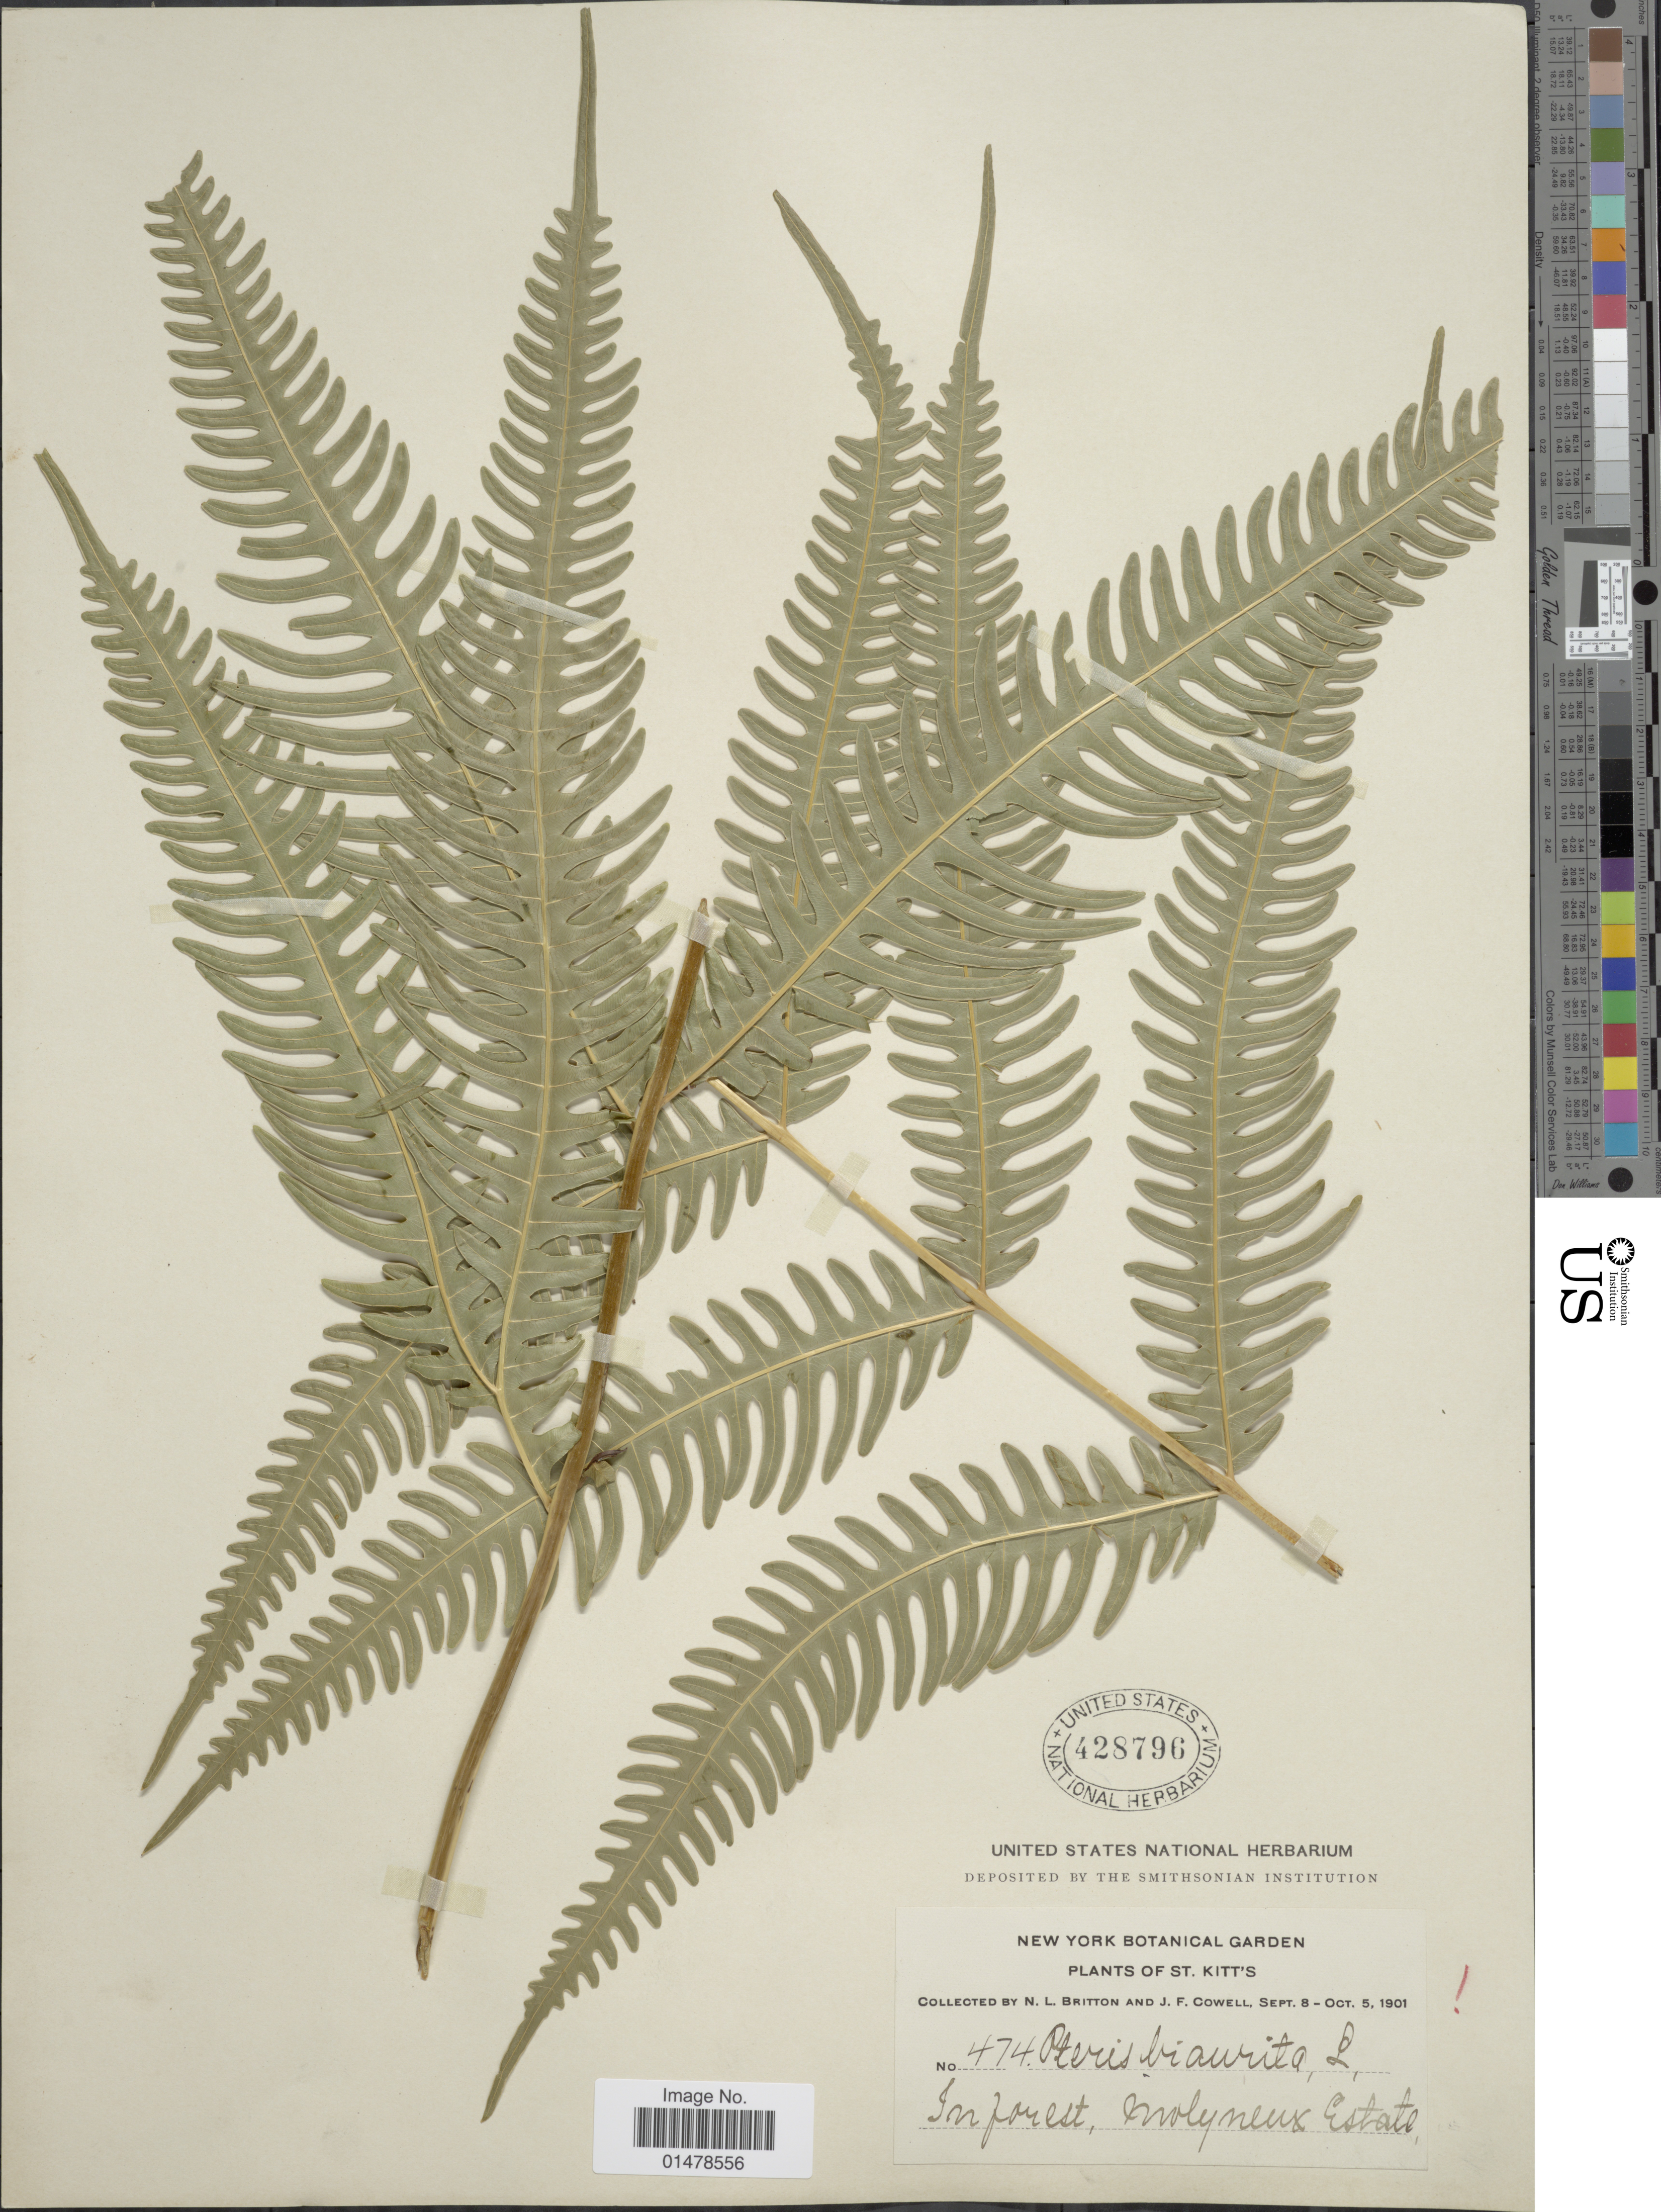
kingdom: Plantae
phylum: Tracheophyta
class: Polypodiopsida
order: Polypodiales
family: Pteridaceae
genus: Pteris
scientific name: Pteris biaurita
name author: L.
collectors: N. Britton & J. F. Cowell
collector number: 474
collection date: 1901-09-08/1901-10-05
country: St. Christopher-Nevis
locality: St. Kitt's, In forest, Molyneaux Estate [interpreted]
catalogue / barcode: US 428796